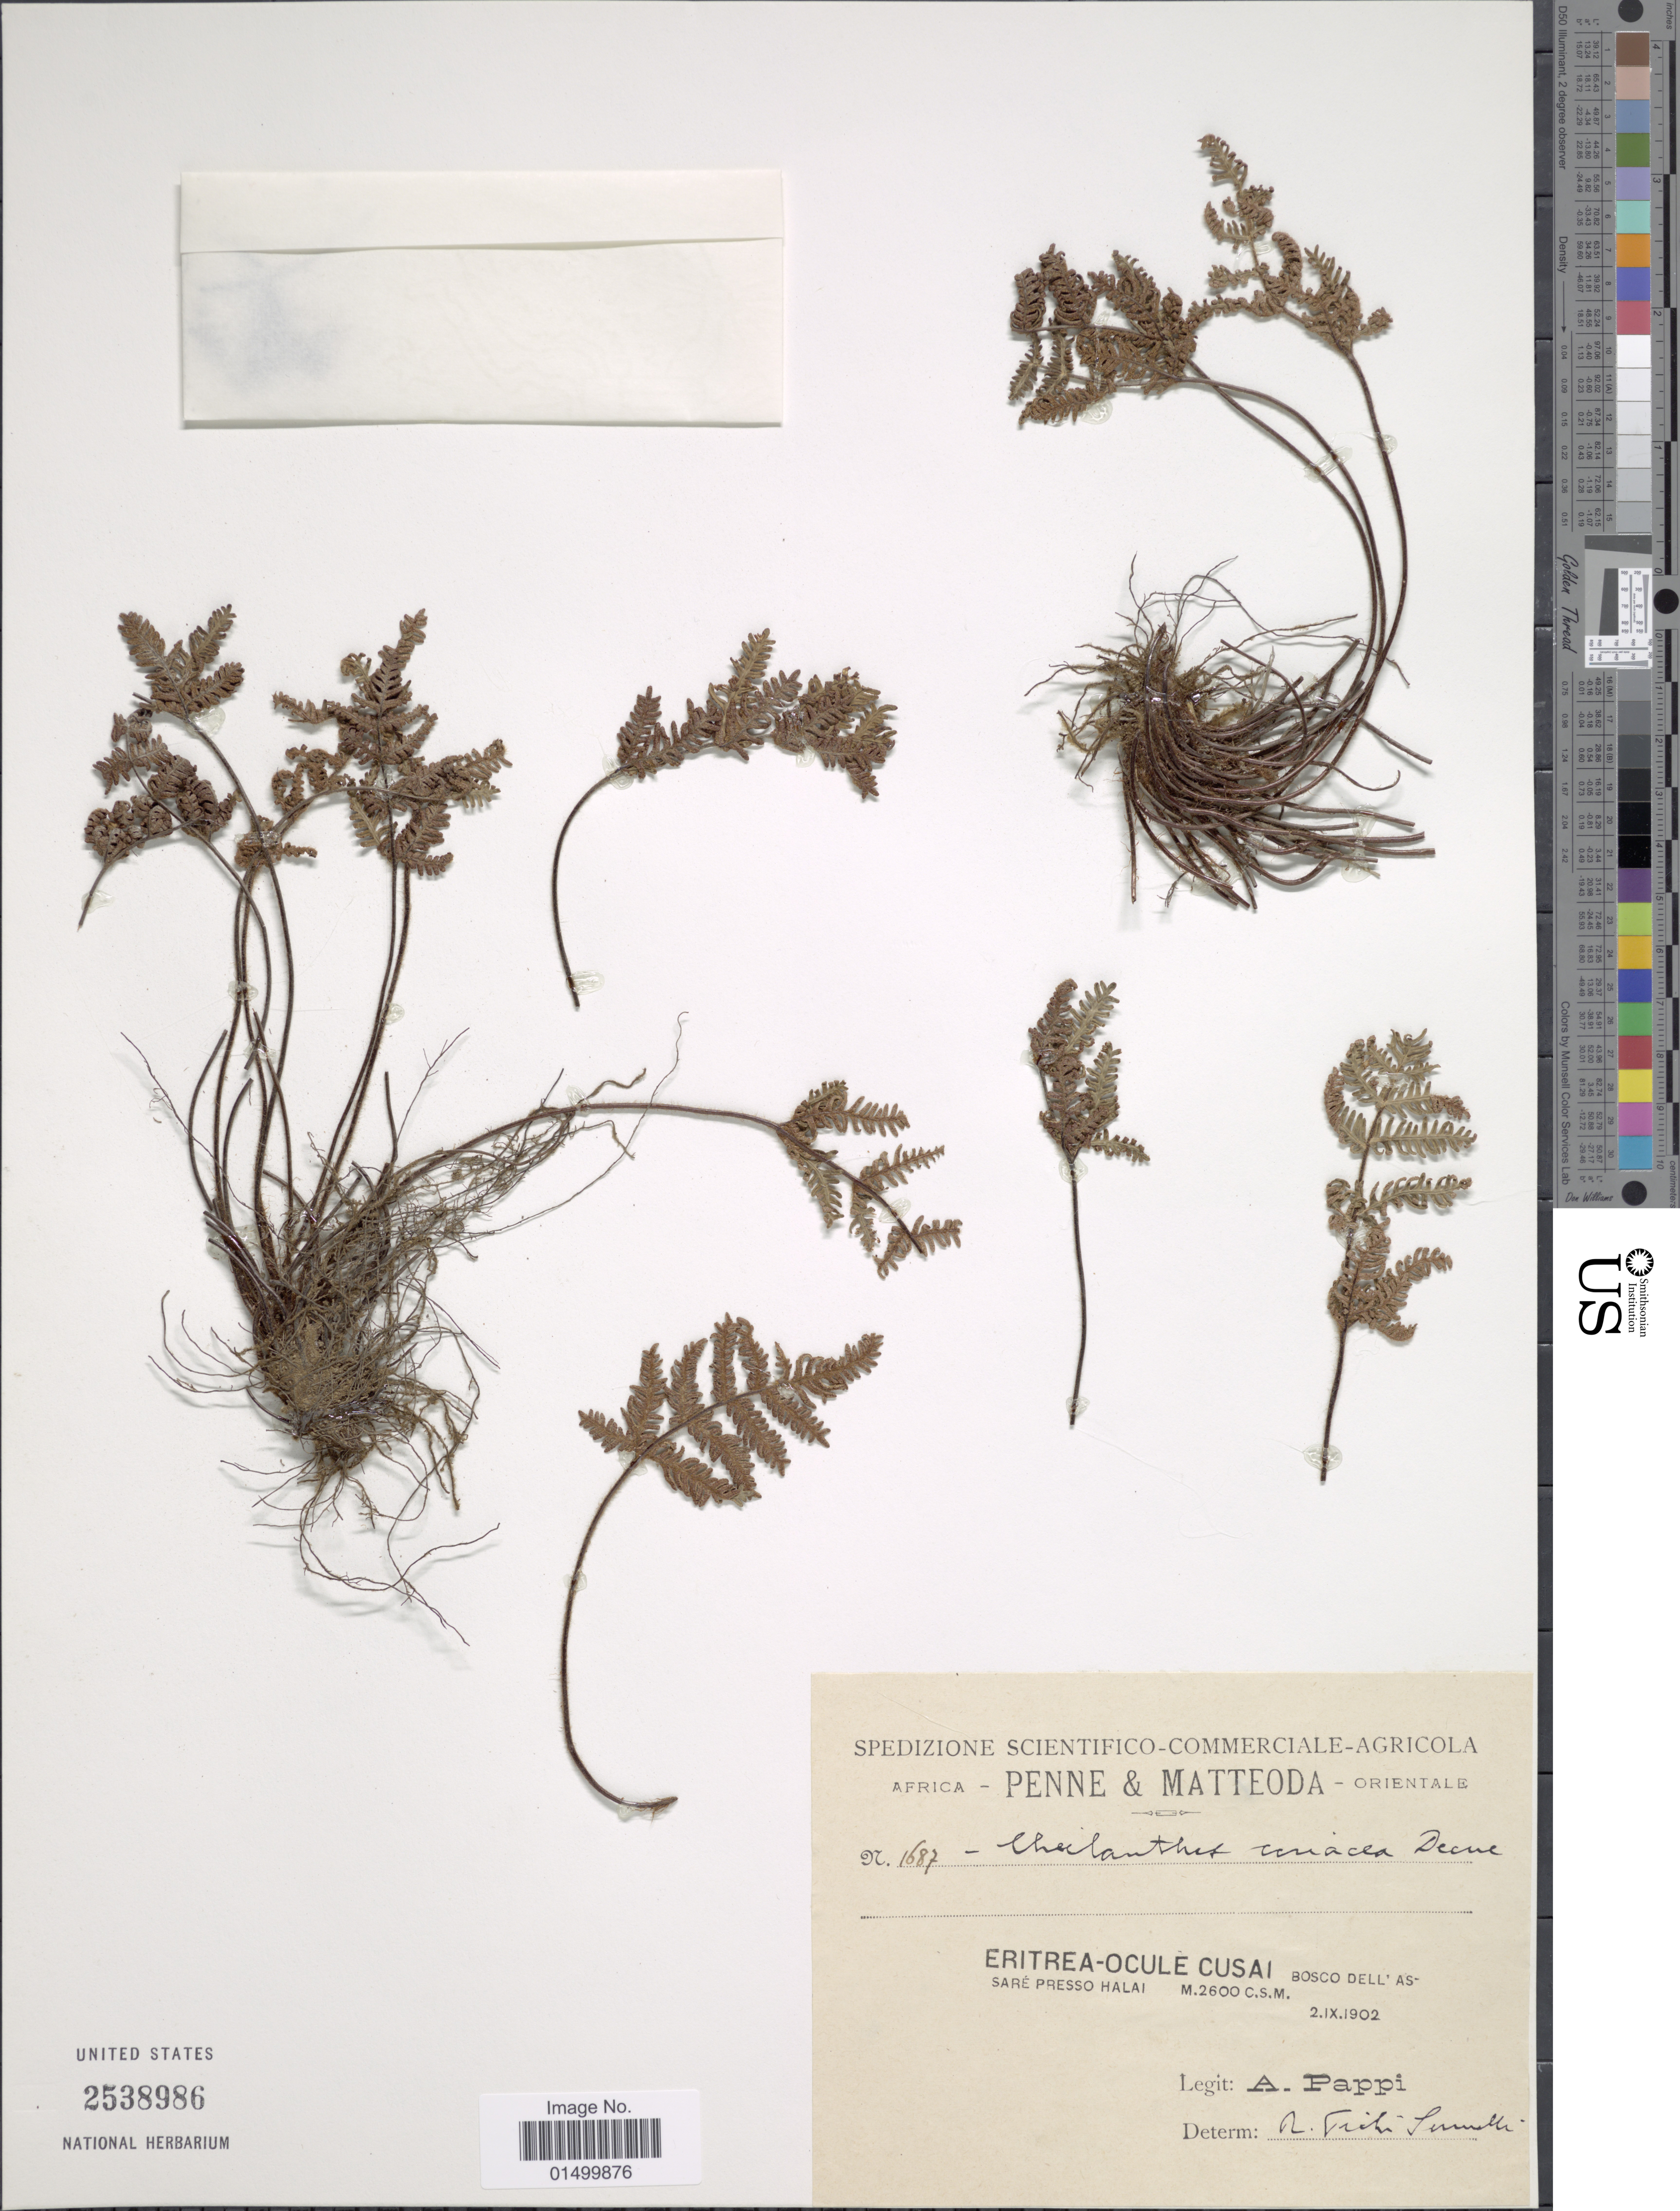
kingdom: Plantae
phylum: Tracheophyta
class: Polypodiopsida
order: Polypodiales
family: Pteridaceae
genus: Cheilanthes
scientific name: Cheilanthes coriacea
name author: Decne.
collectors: A. Pappi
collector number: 1687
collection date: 1902-09-02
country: Eritrea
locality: Penne & Matteoda, Orientale [unsure placement]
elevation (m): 2600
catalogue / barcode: US 2538986